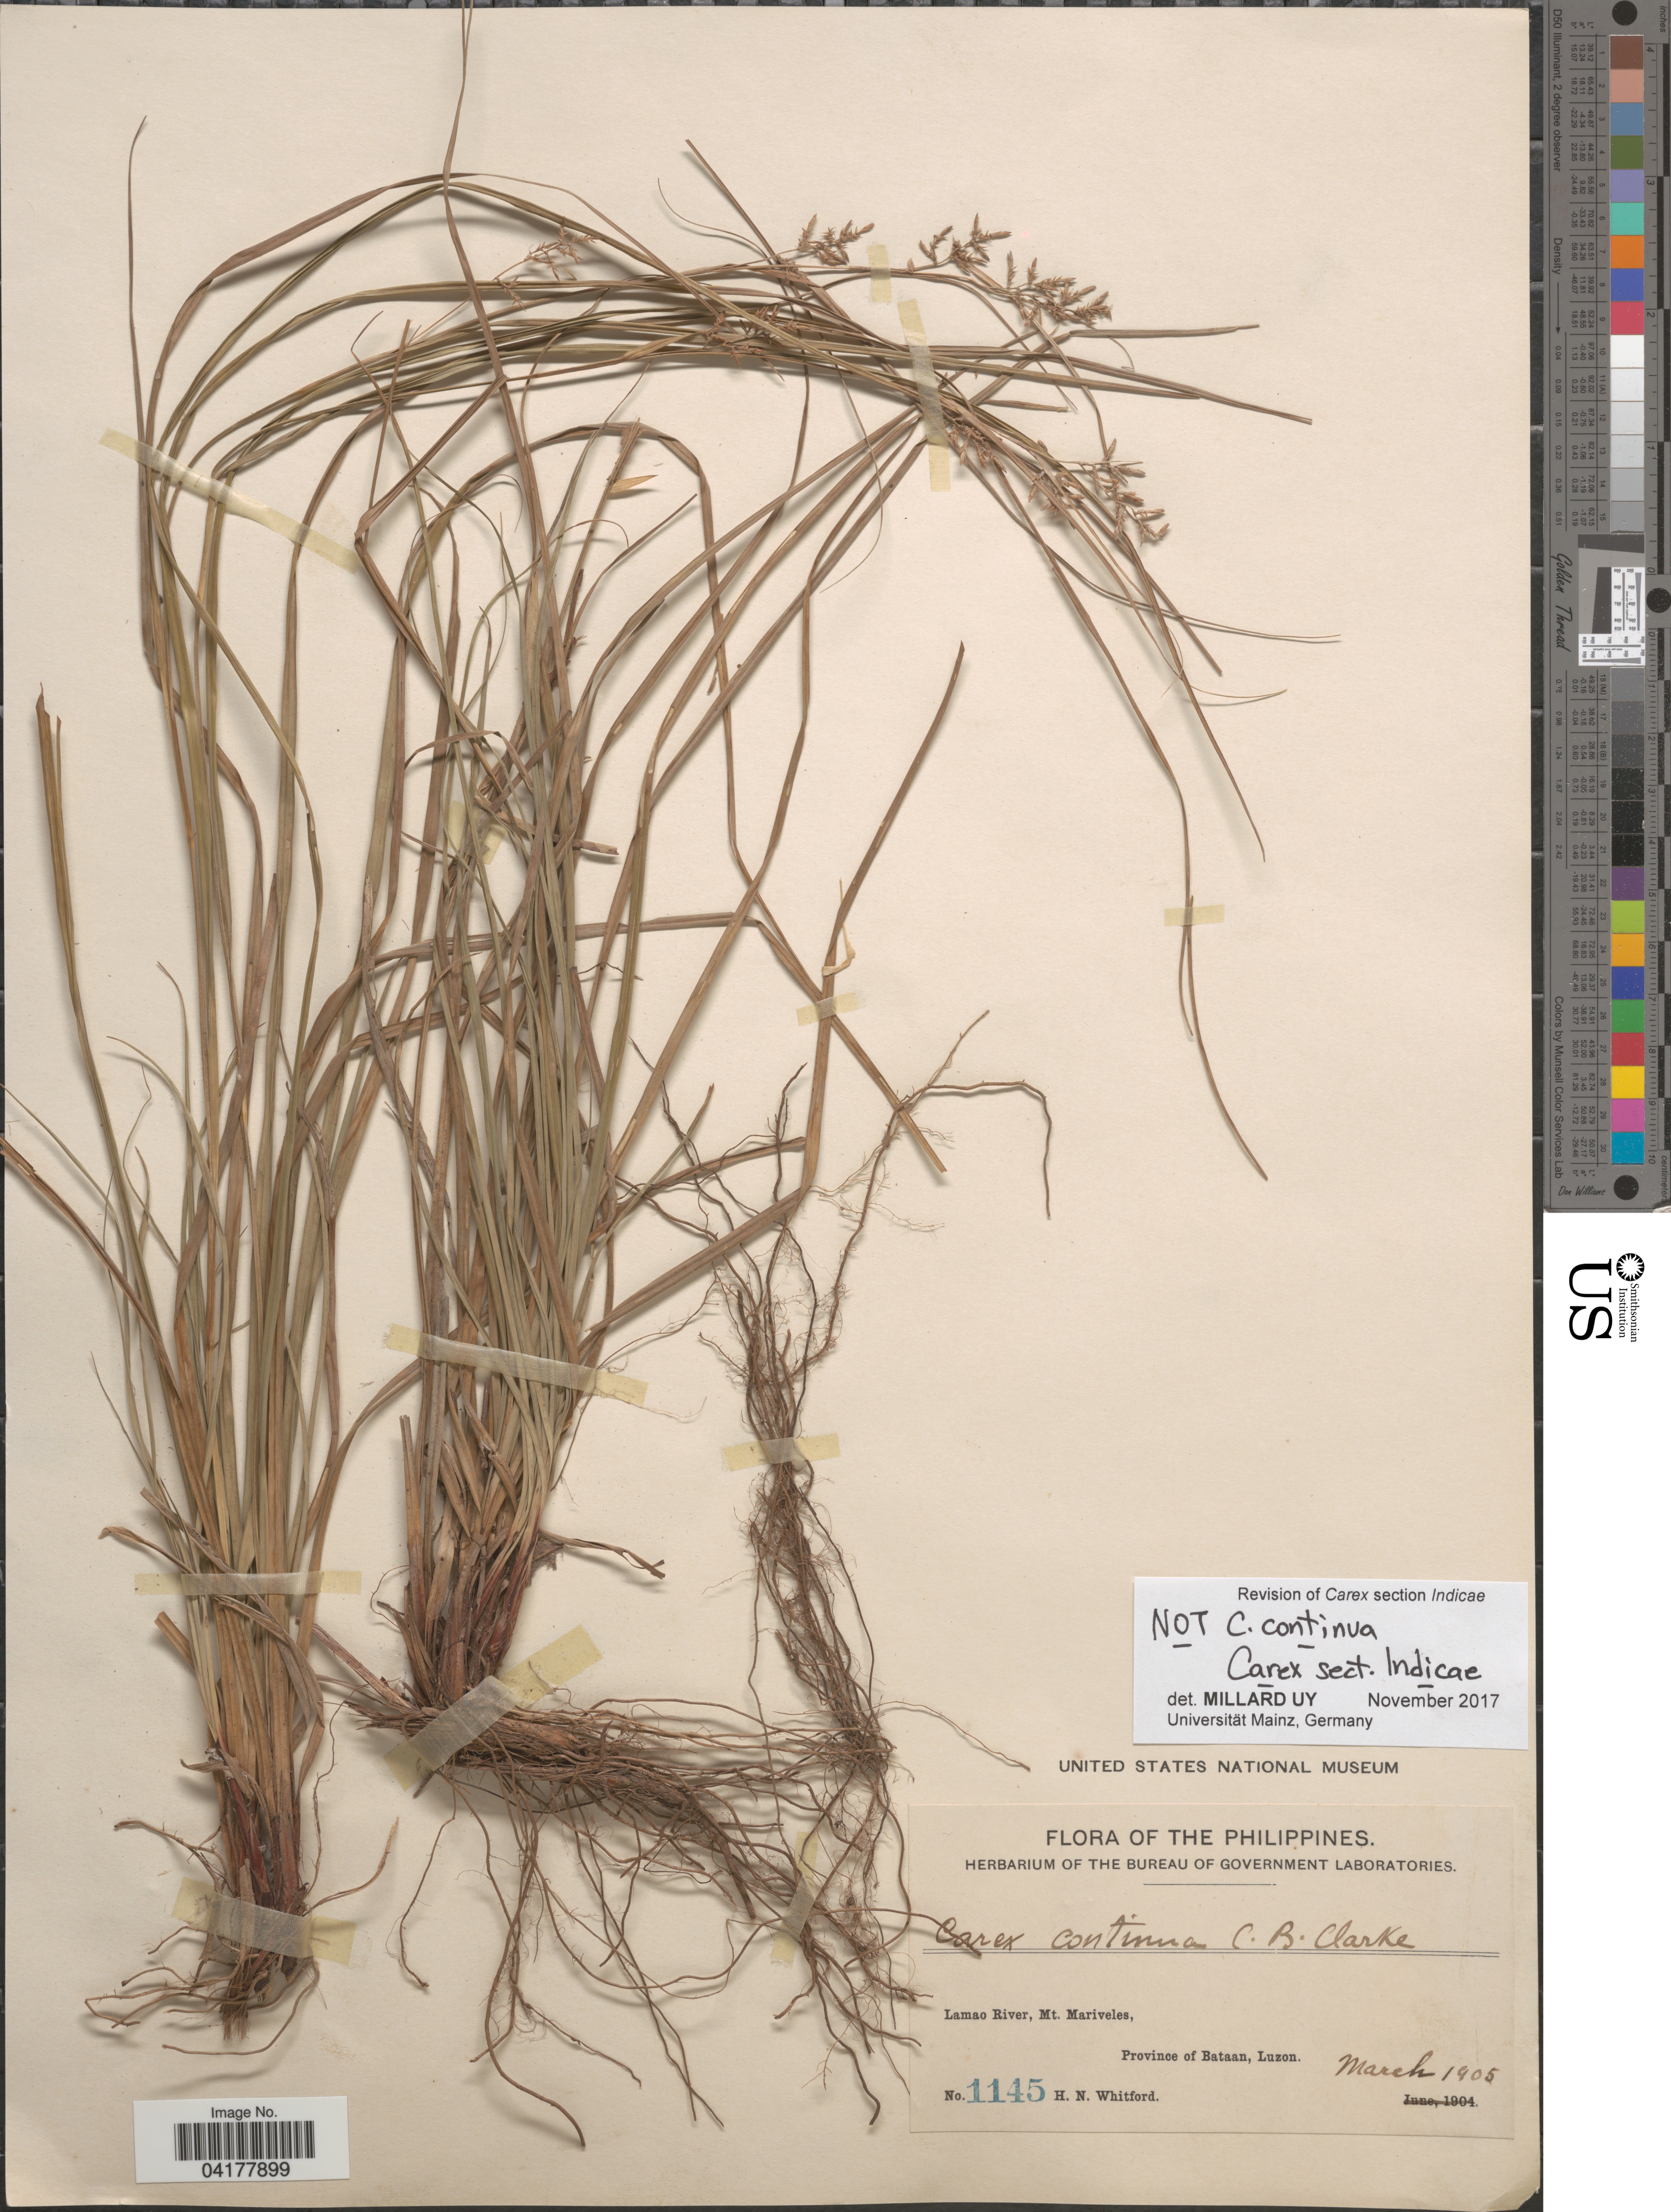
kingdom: Plantae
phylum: Tracheophyta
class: Liliopsida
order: Poales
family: Cyperaceae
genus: Carex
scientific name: Carex sp.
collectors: H. N. Whitford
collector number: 1145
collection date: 1905-03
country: Philippines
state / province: Central Luzon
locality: Lamao River, Mt. Mariveles, Province of Bataan, Luzon.